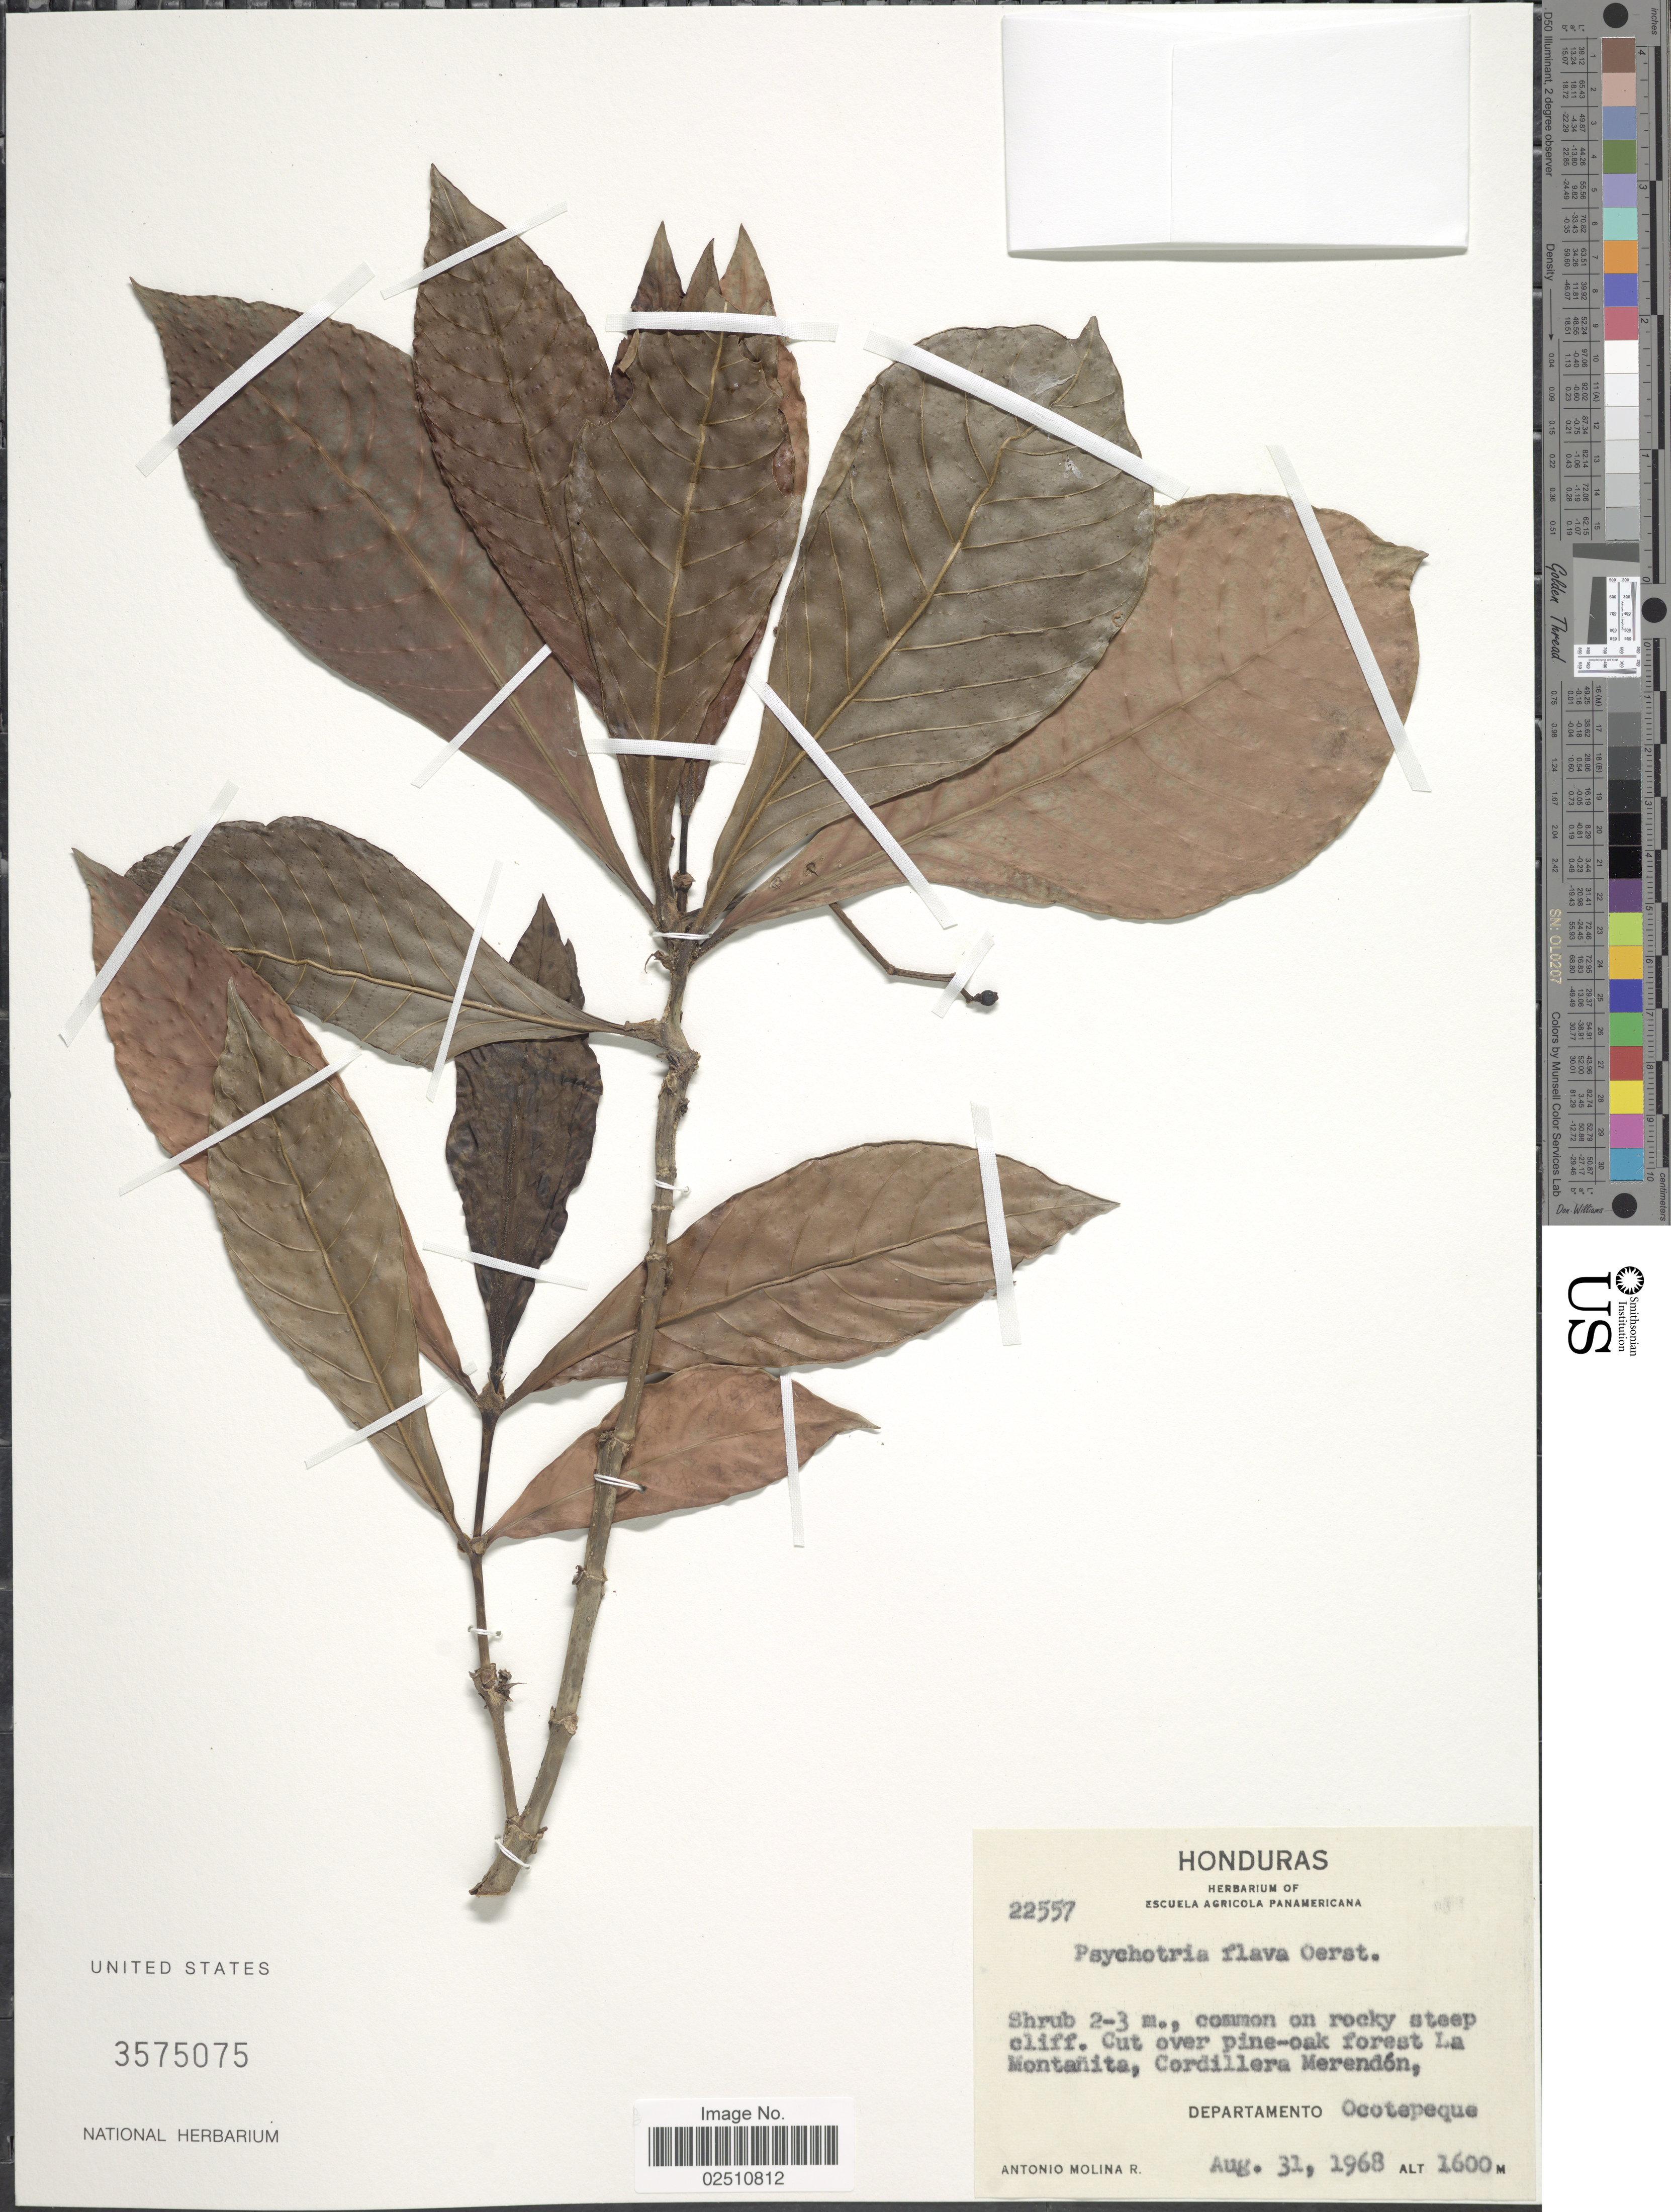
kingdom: Plantae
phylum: Tracheophyta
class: Magnoliopsida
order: Gentianales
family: Rubiaceae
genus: Psychotria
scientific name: Psychotria flava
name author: Oerst. ex Standl.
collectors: A. Molina R.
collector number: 22557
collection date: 1968-08-31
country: Honduras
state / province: Ocotepeque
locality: Cut over pine-oak forest La Montanita, Cordillera Merendon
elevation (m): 1600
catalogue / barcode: US 3575075